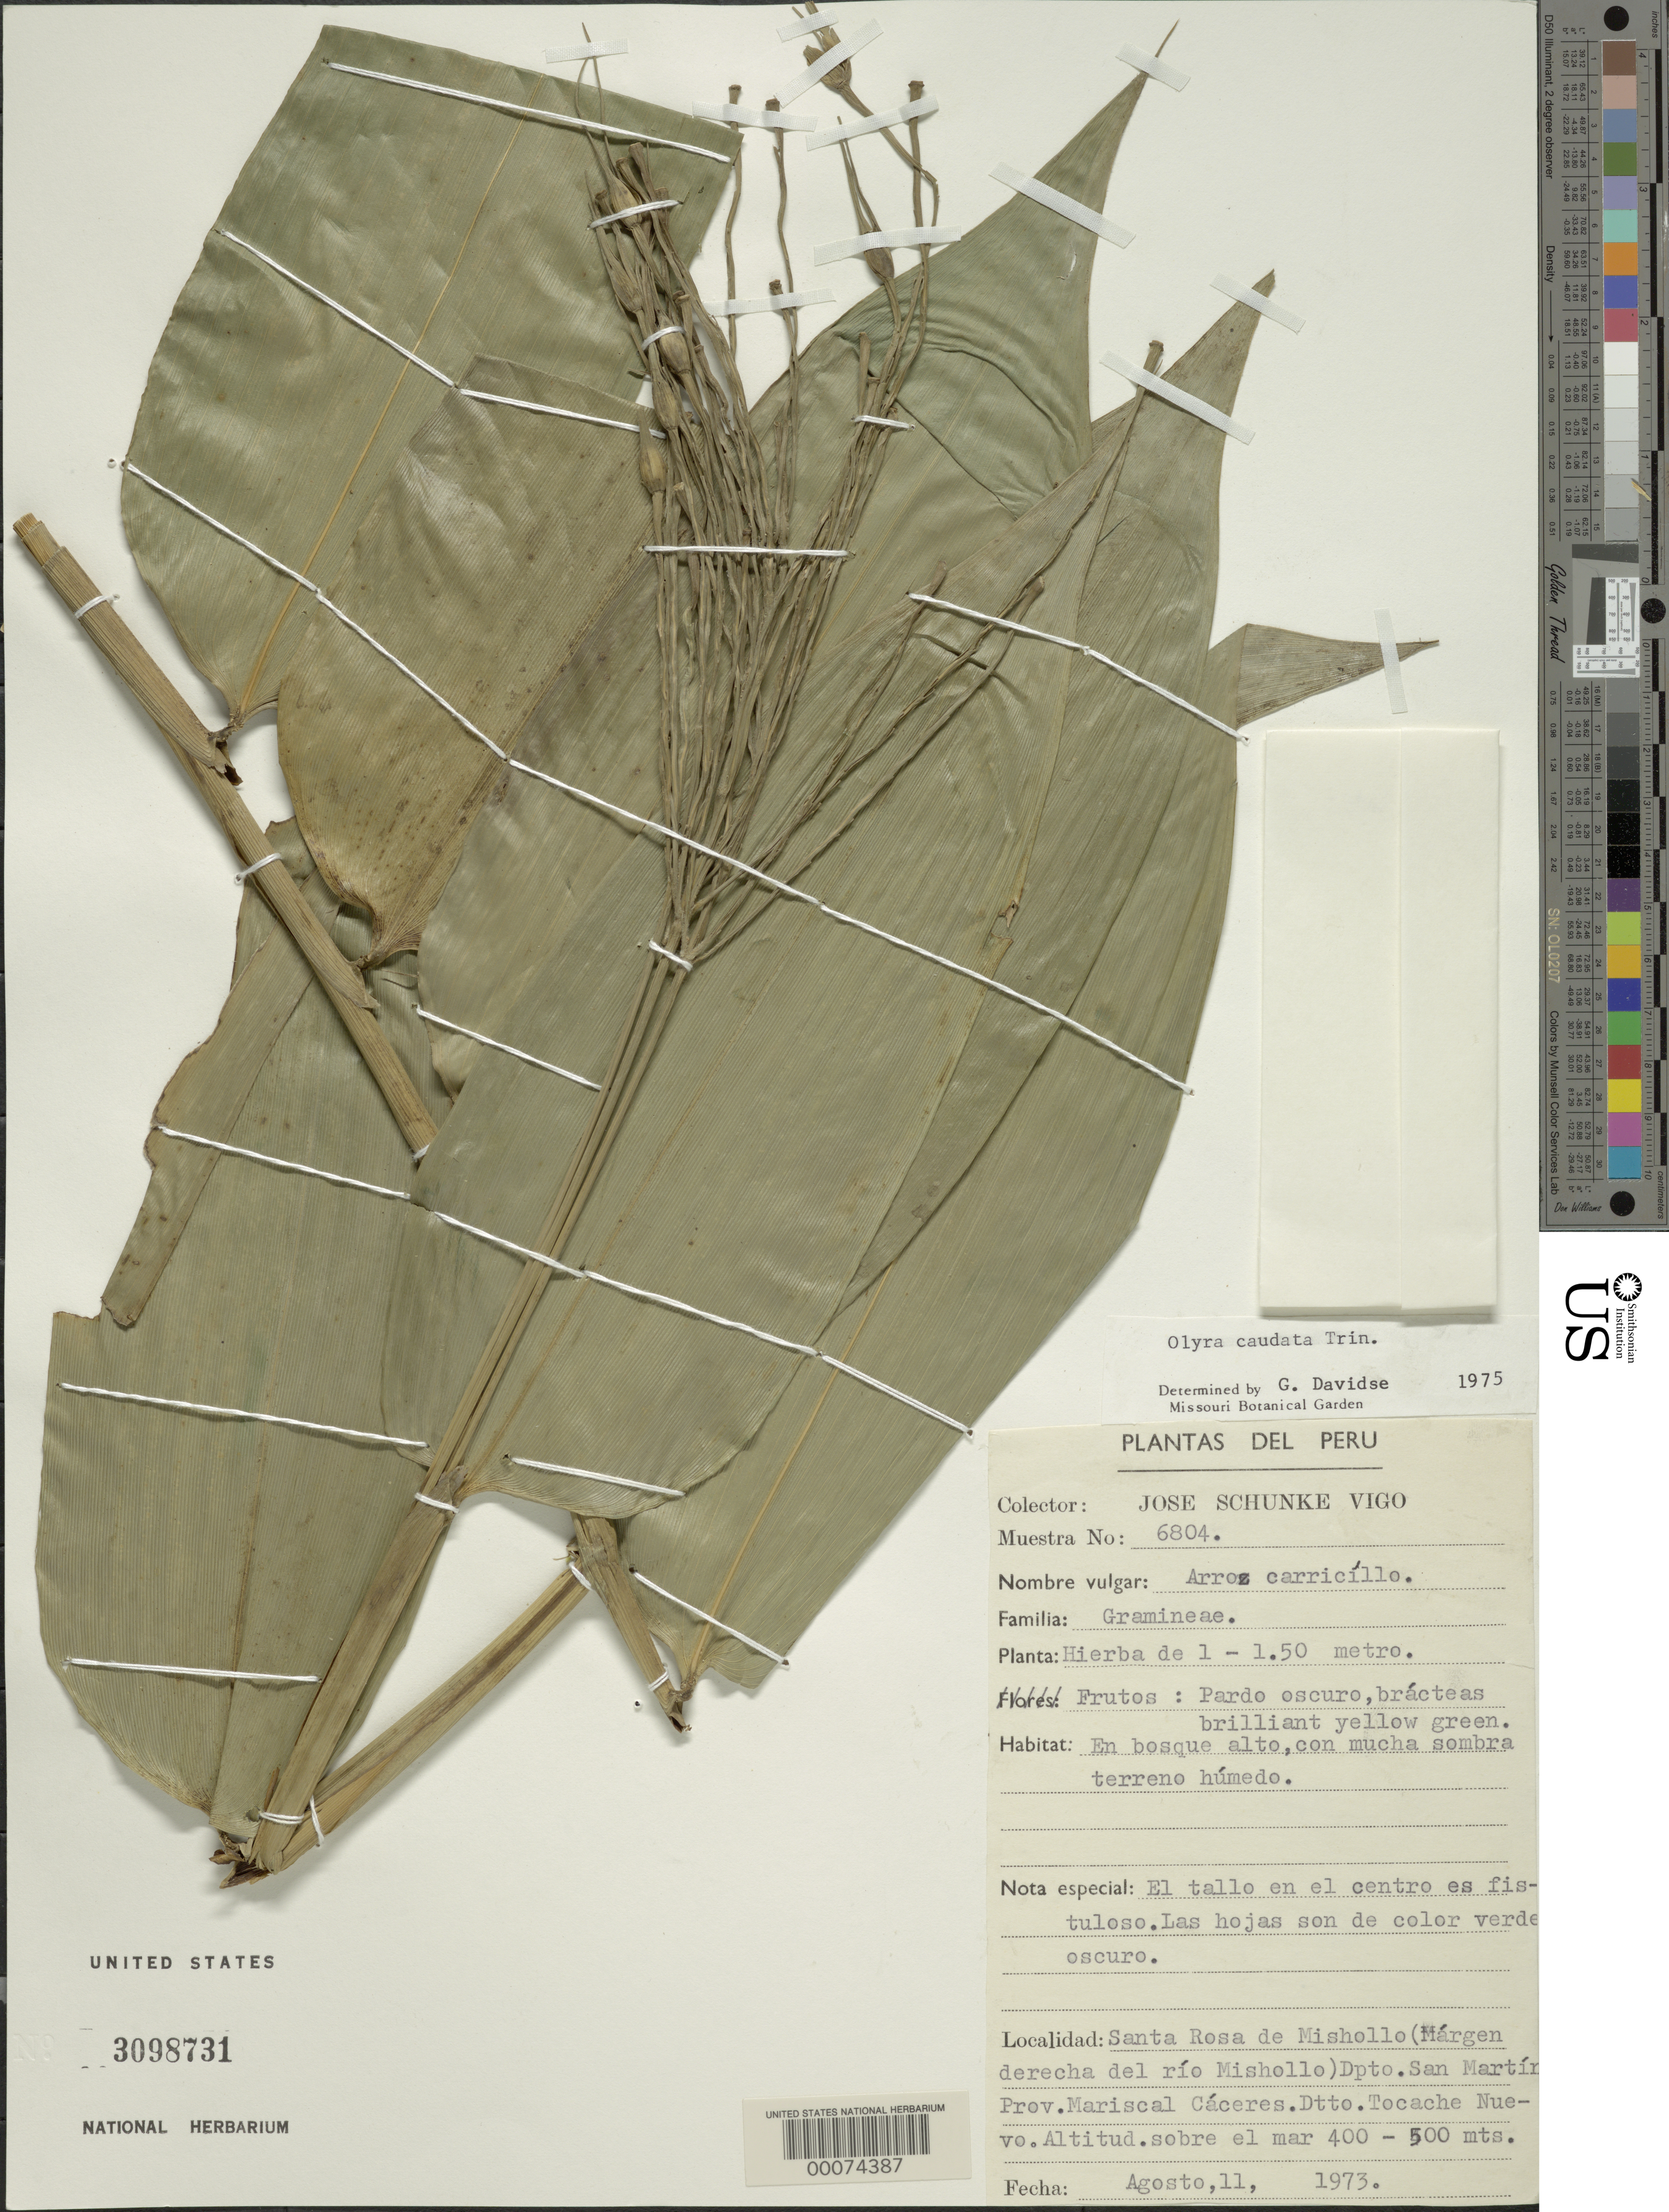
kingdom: Plantae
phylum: Tracheophyta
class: Liliopsida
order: Poales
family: Poaceae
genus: Olyra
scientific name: Olyra caudata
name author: Trin.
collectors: J. Schunke Vigo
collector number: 6804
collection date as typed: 11 Aug 1973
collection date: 1973-08-11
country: Peru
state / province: San Martín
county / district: Mariscal Cáceres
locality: Tocache nuevo district, santa rosa of mishollo, right bank of rio mishollo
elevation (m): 400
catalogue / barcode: US 3098731